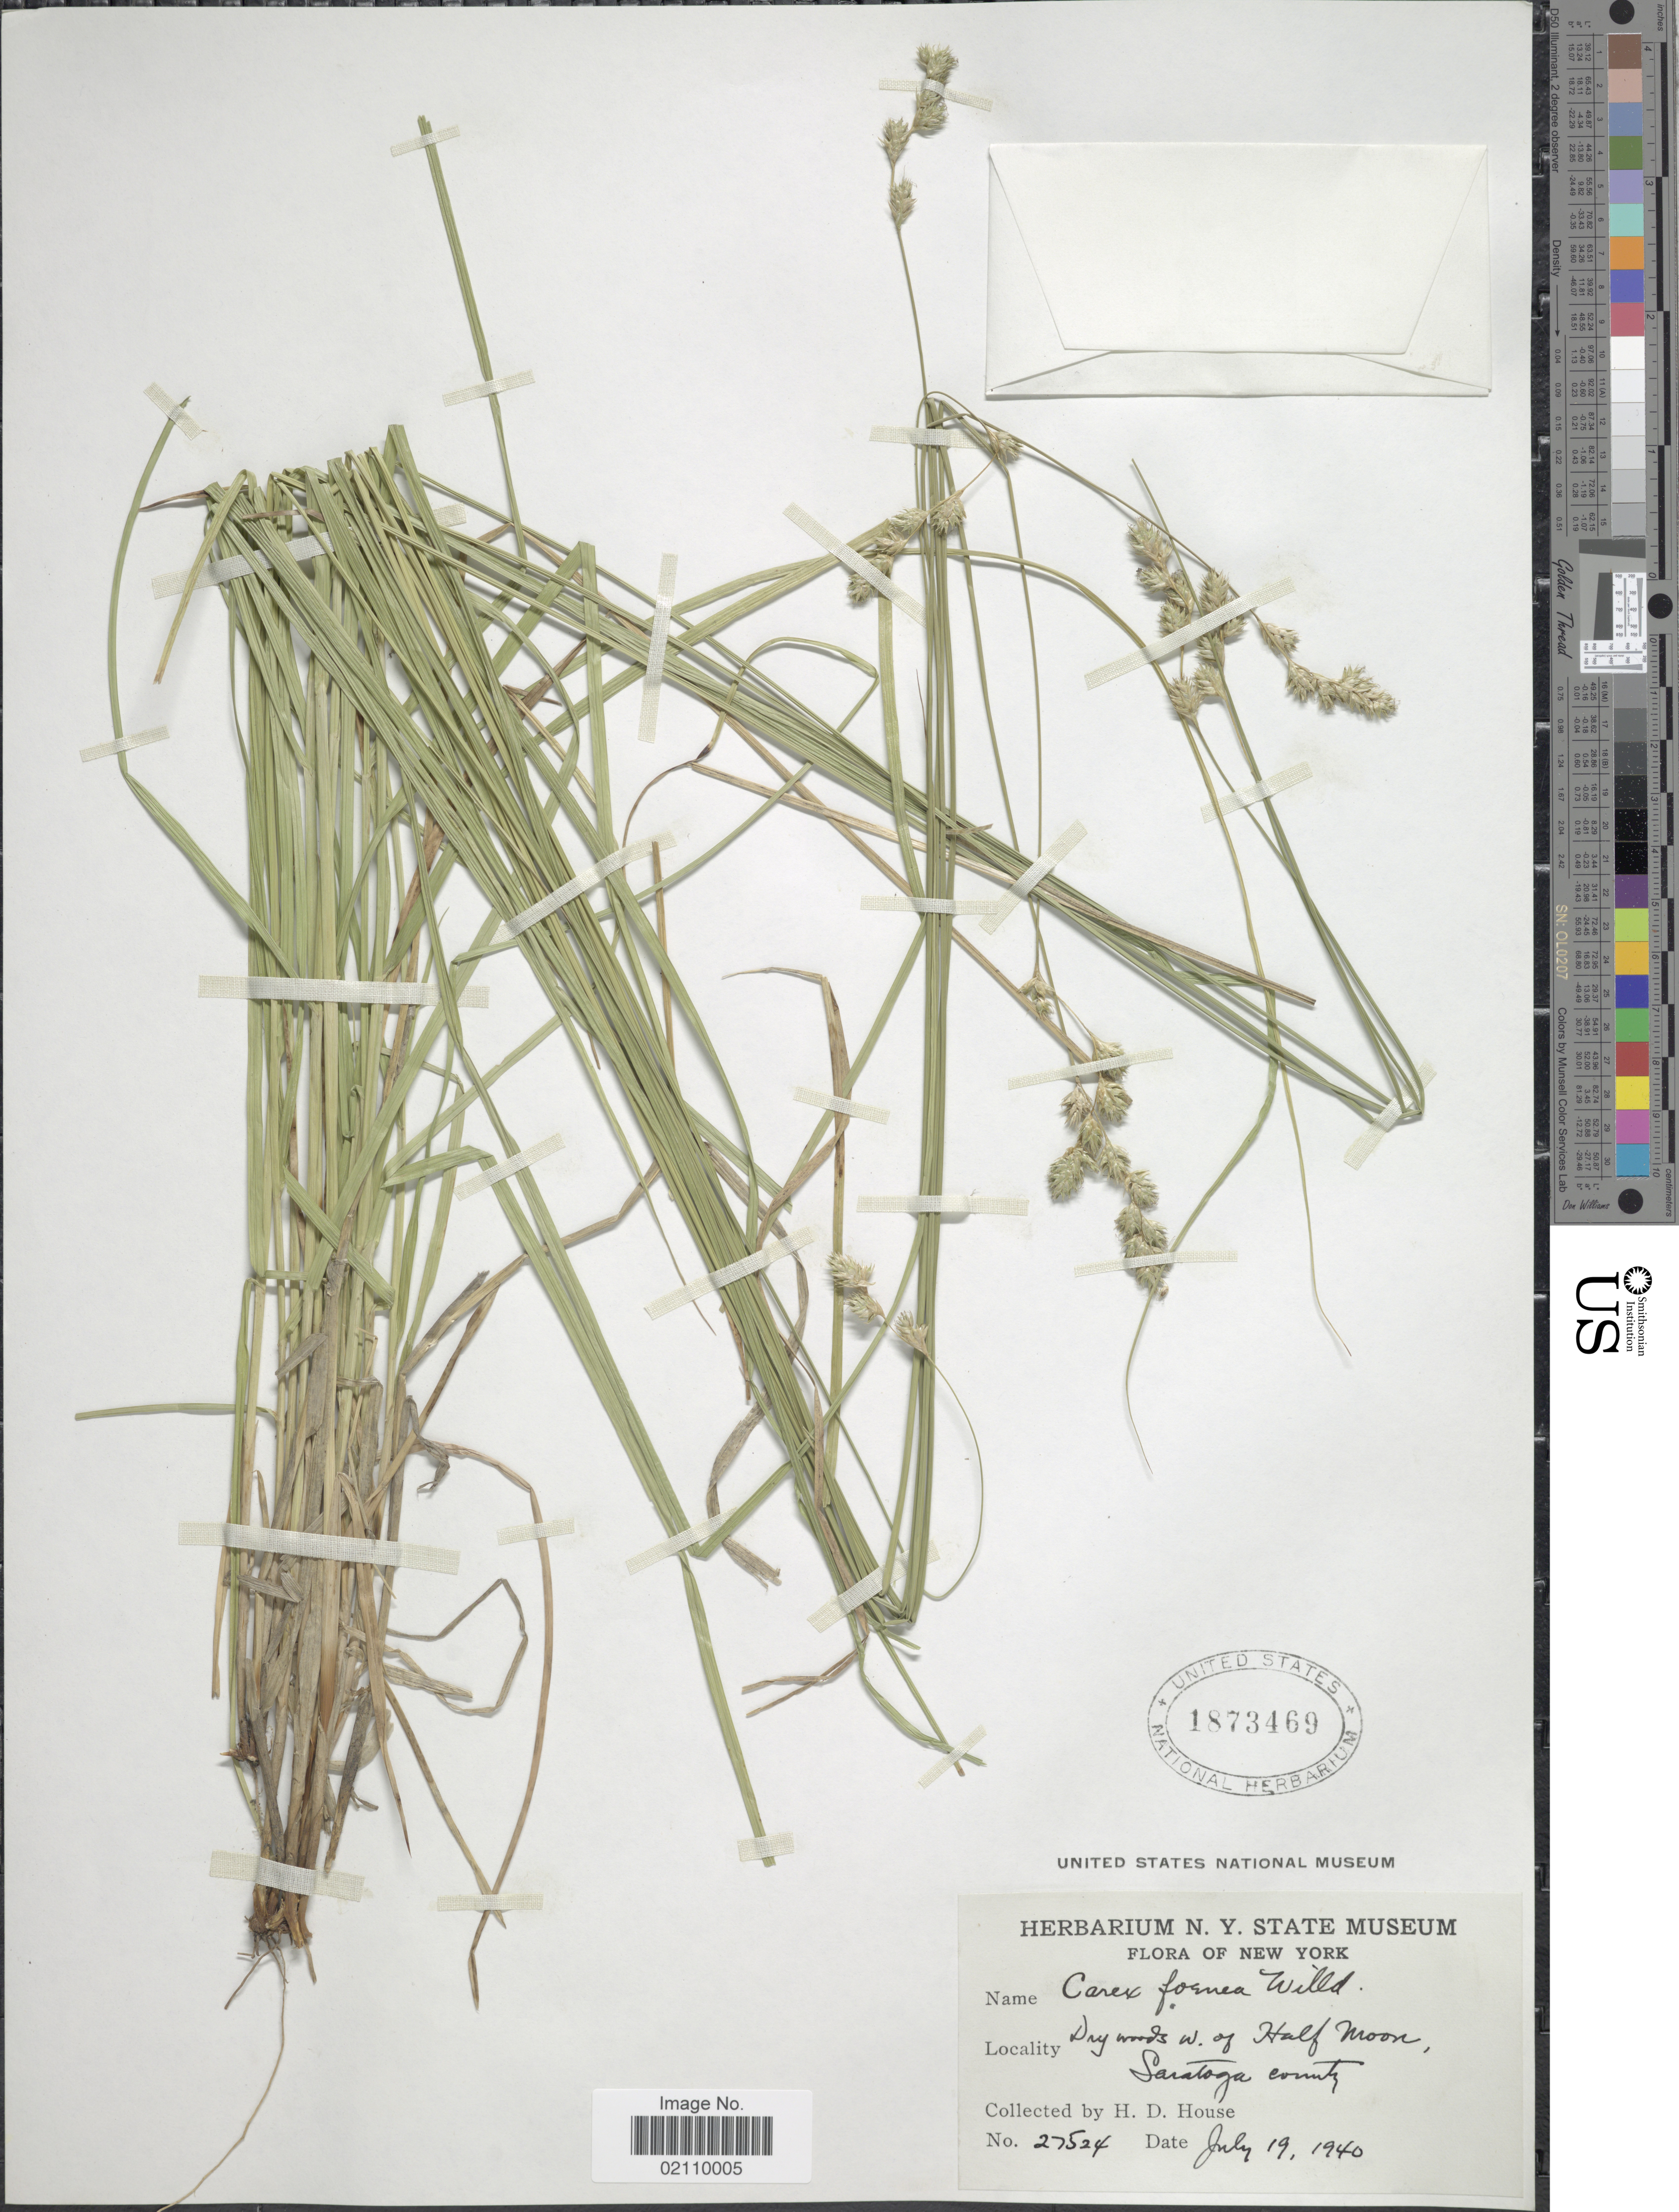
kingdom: Plantae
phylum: Tracheophyta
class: Liliopsida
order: Poales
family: Cyperaceae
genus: Carex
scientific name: Carex foenea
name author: Willd.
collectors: H. D. House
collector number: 27524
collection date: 1940-07-19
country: United States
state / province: New York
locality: Dry woods W. of Half Moon, Saratoga County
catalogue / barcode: US 1873469